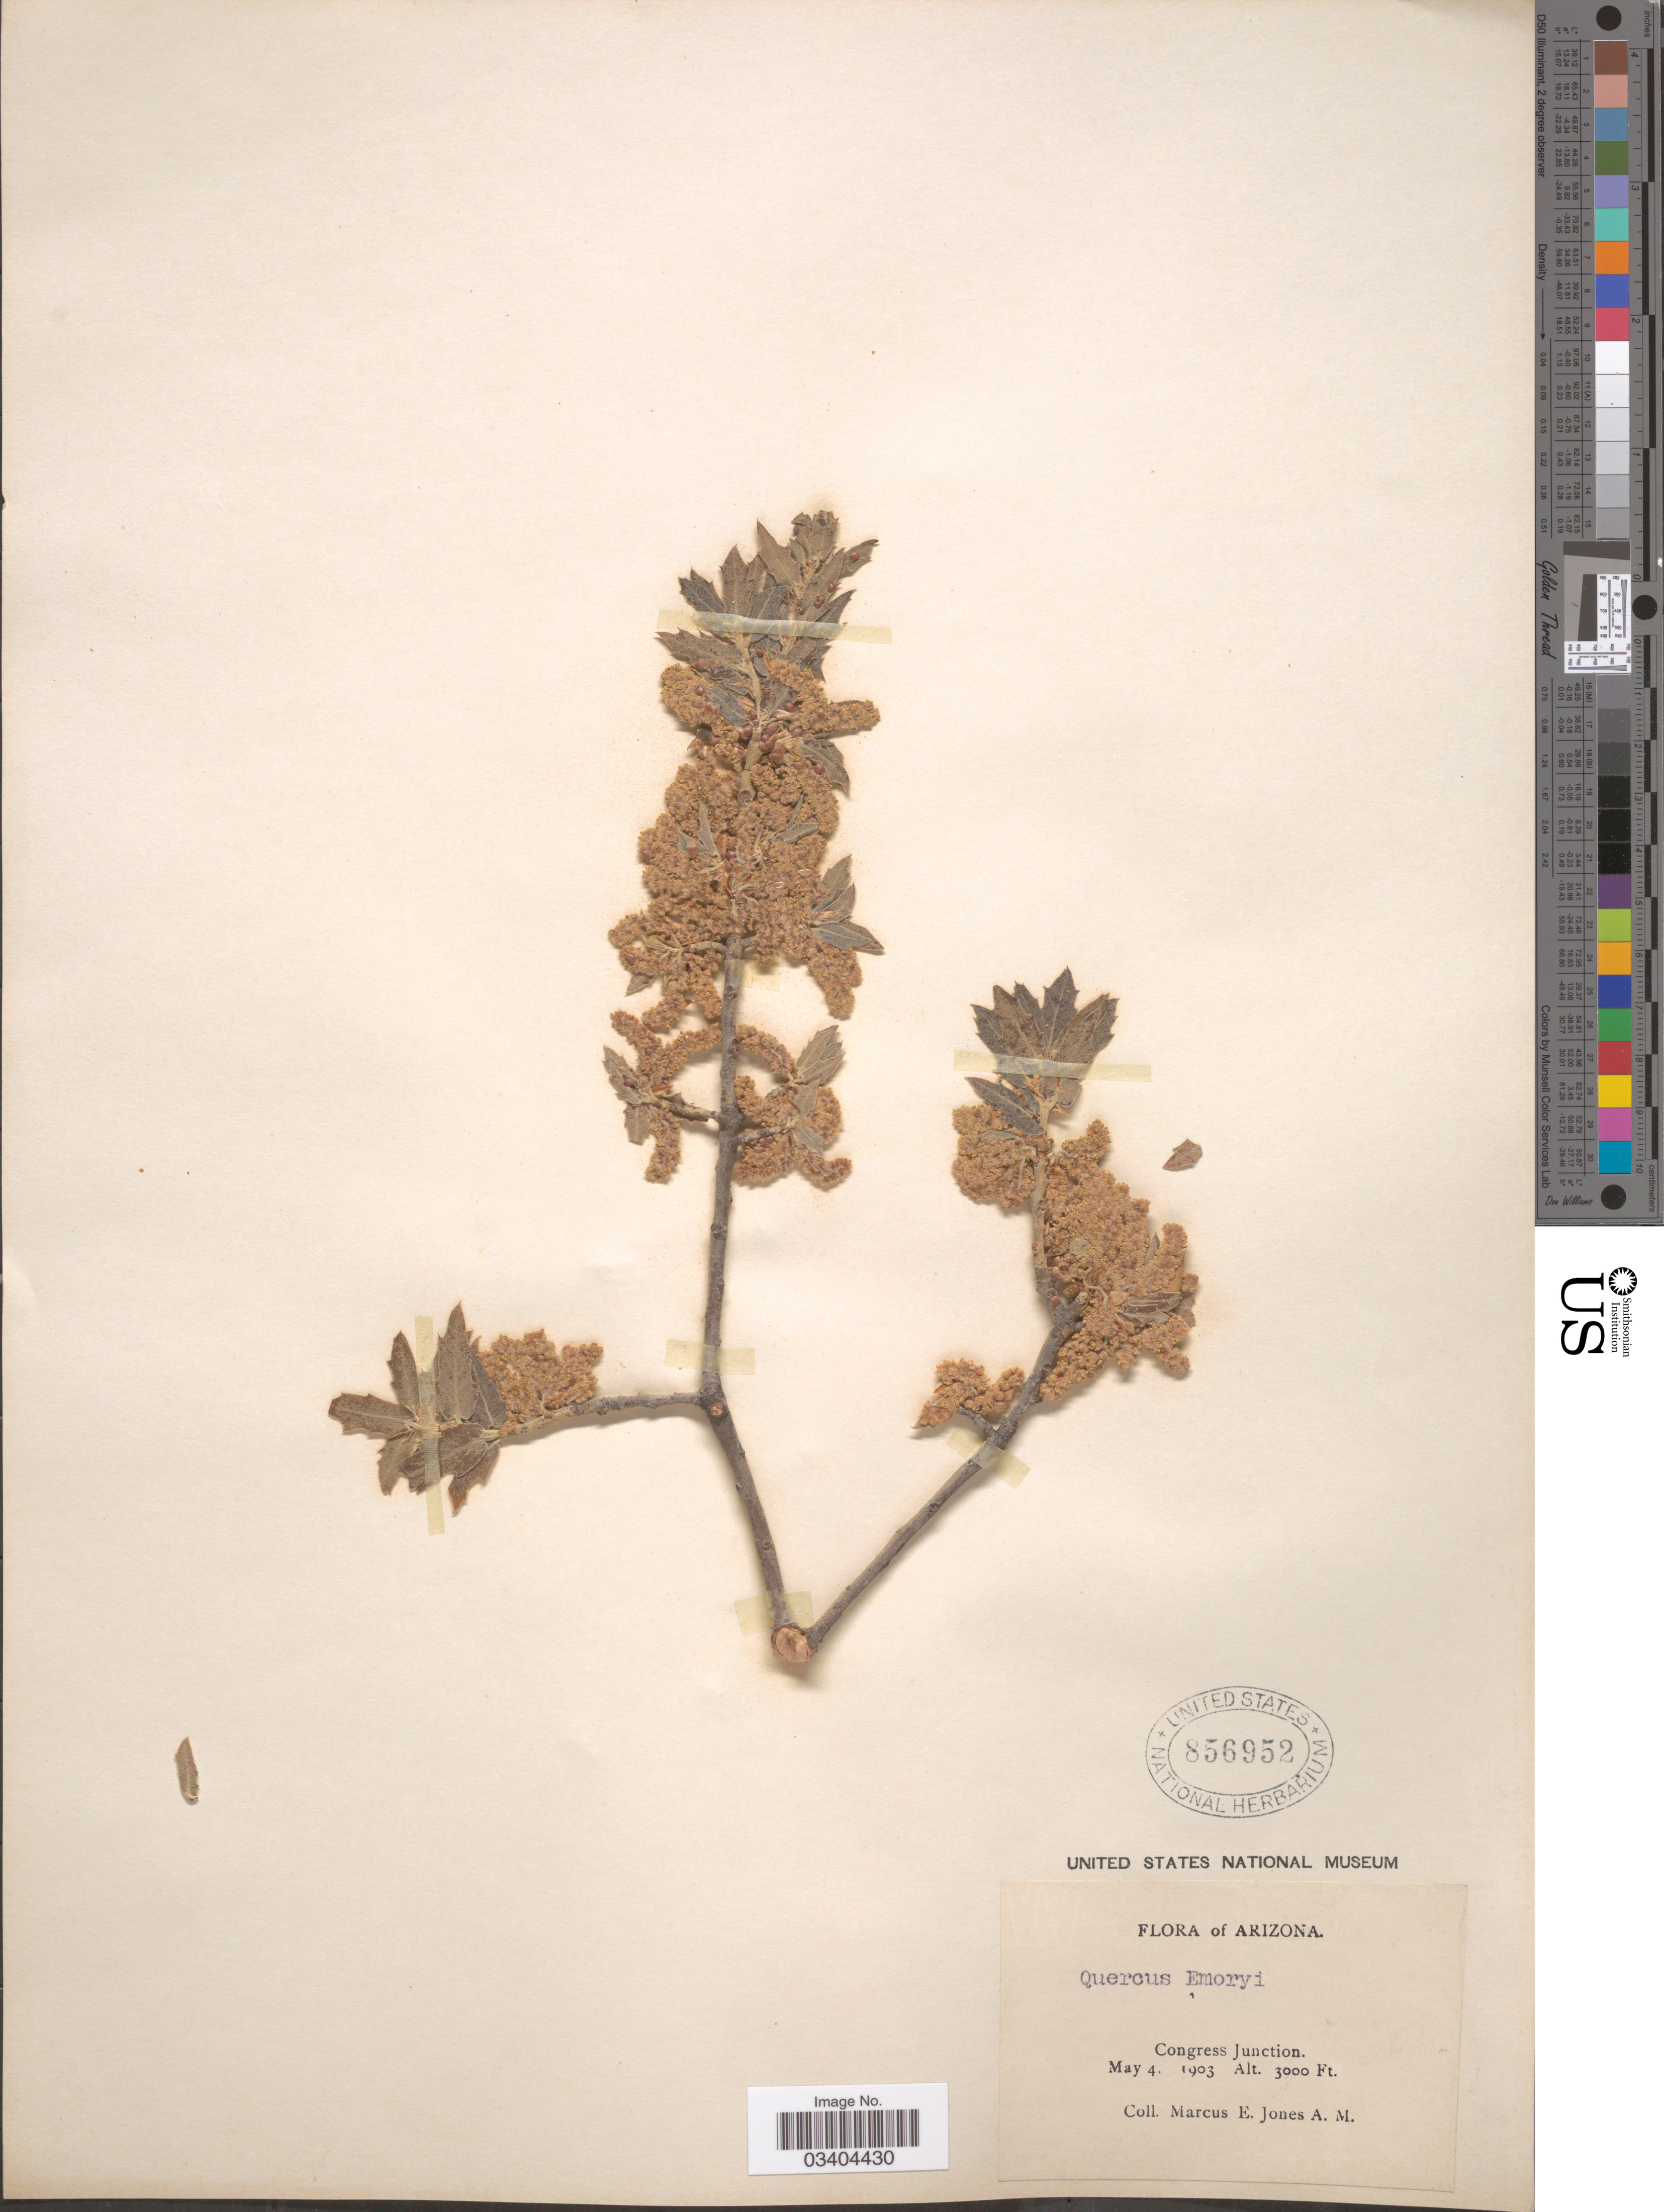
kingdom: Plantae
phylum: Tracheophyta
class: Magnoliopsida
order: Fagales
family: Fagaceae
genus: Quercus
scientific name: Quercus emoryi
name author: Torr. in Emory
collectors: M. E. Jones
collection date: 1903-05-04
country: United States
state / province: Arizona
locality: Congress Junction.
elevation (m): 914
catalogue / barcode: US 856952